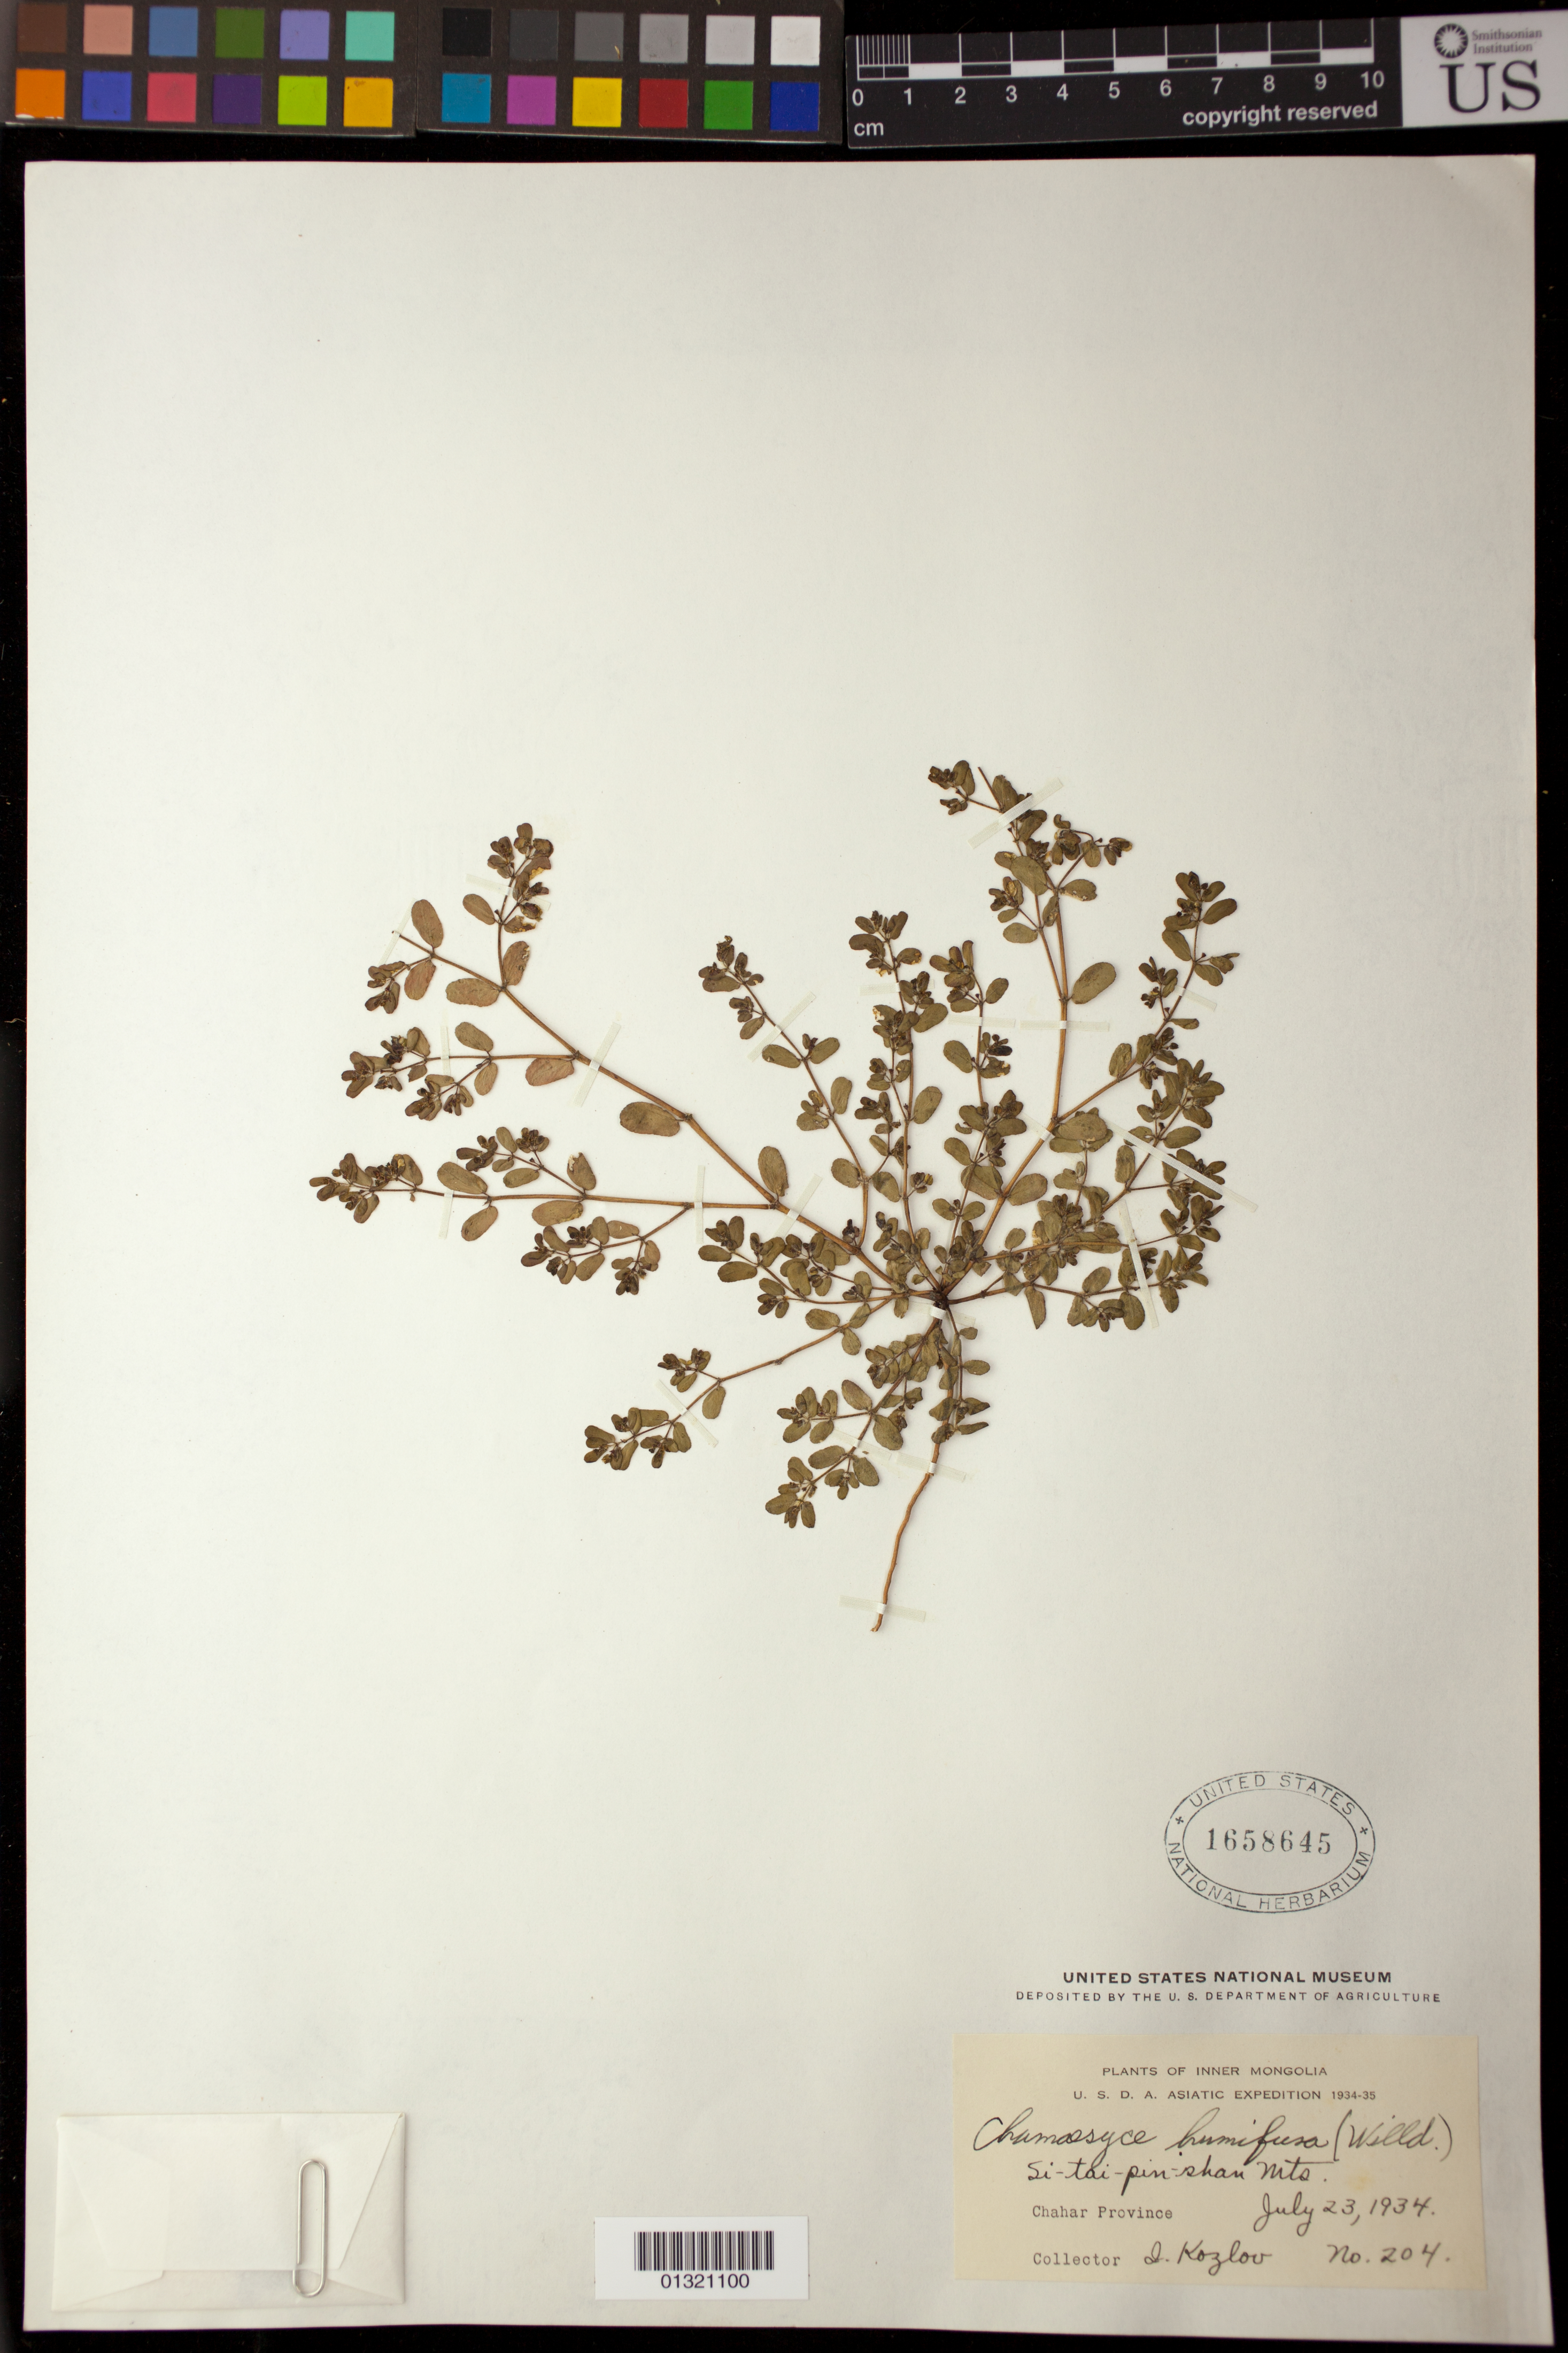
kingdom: Plantae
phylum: Tracheophyta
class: Magnoliopsida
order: Malpighiales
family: Euphorbiaceae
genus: Euphorbia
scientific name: Euphorbia humifusa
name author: Willd. ex Schlecht.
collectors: I. Kozlov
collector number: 204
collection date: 1934-07-23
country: China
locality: Chahar Province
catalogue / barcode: US 1658645